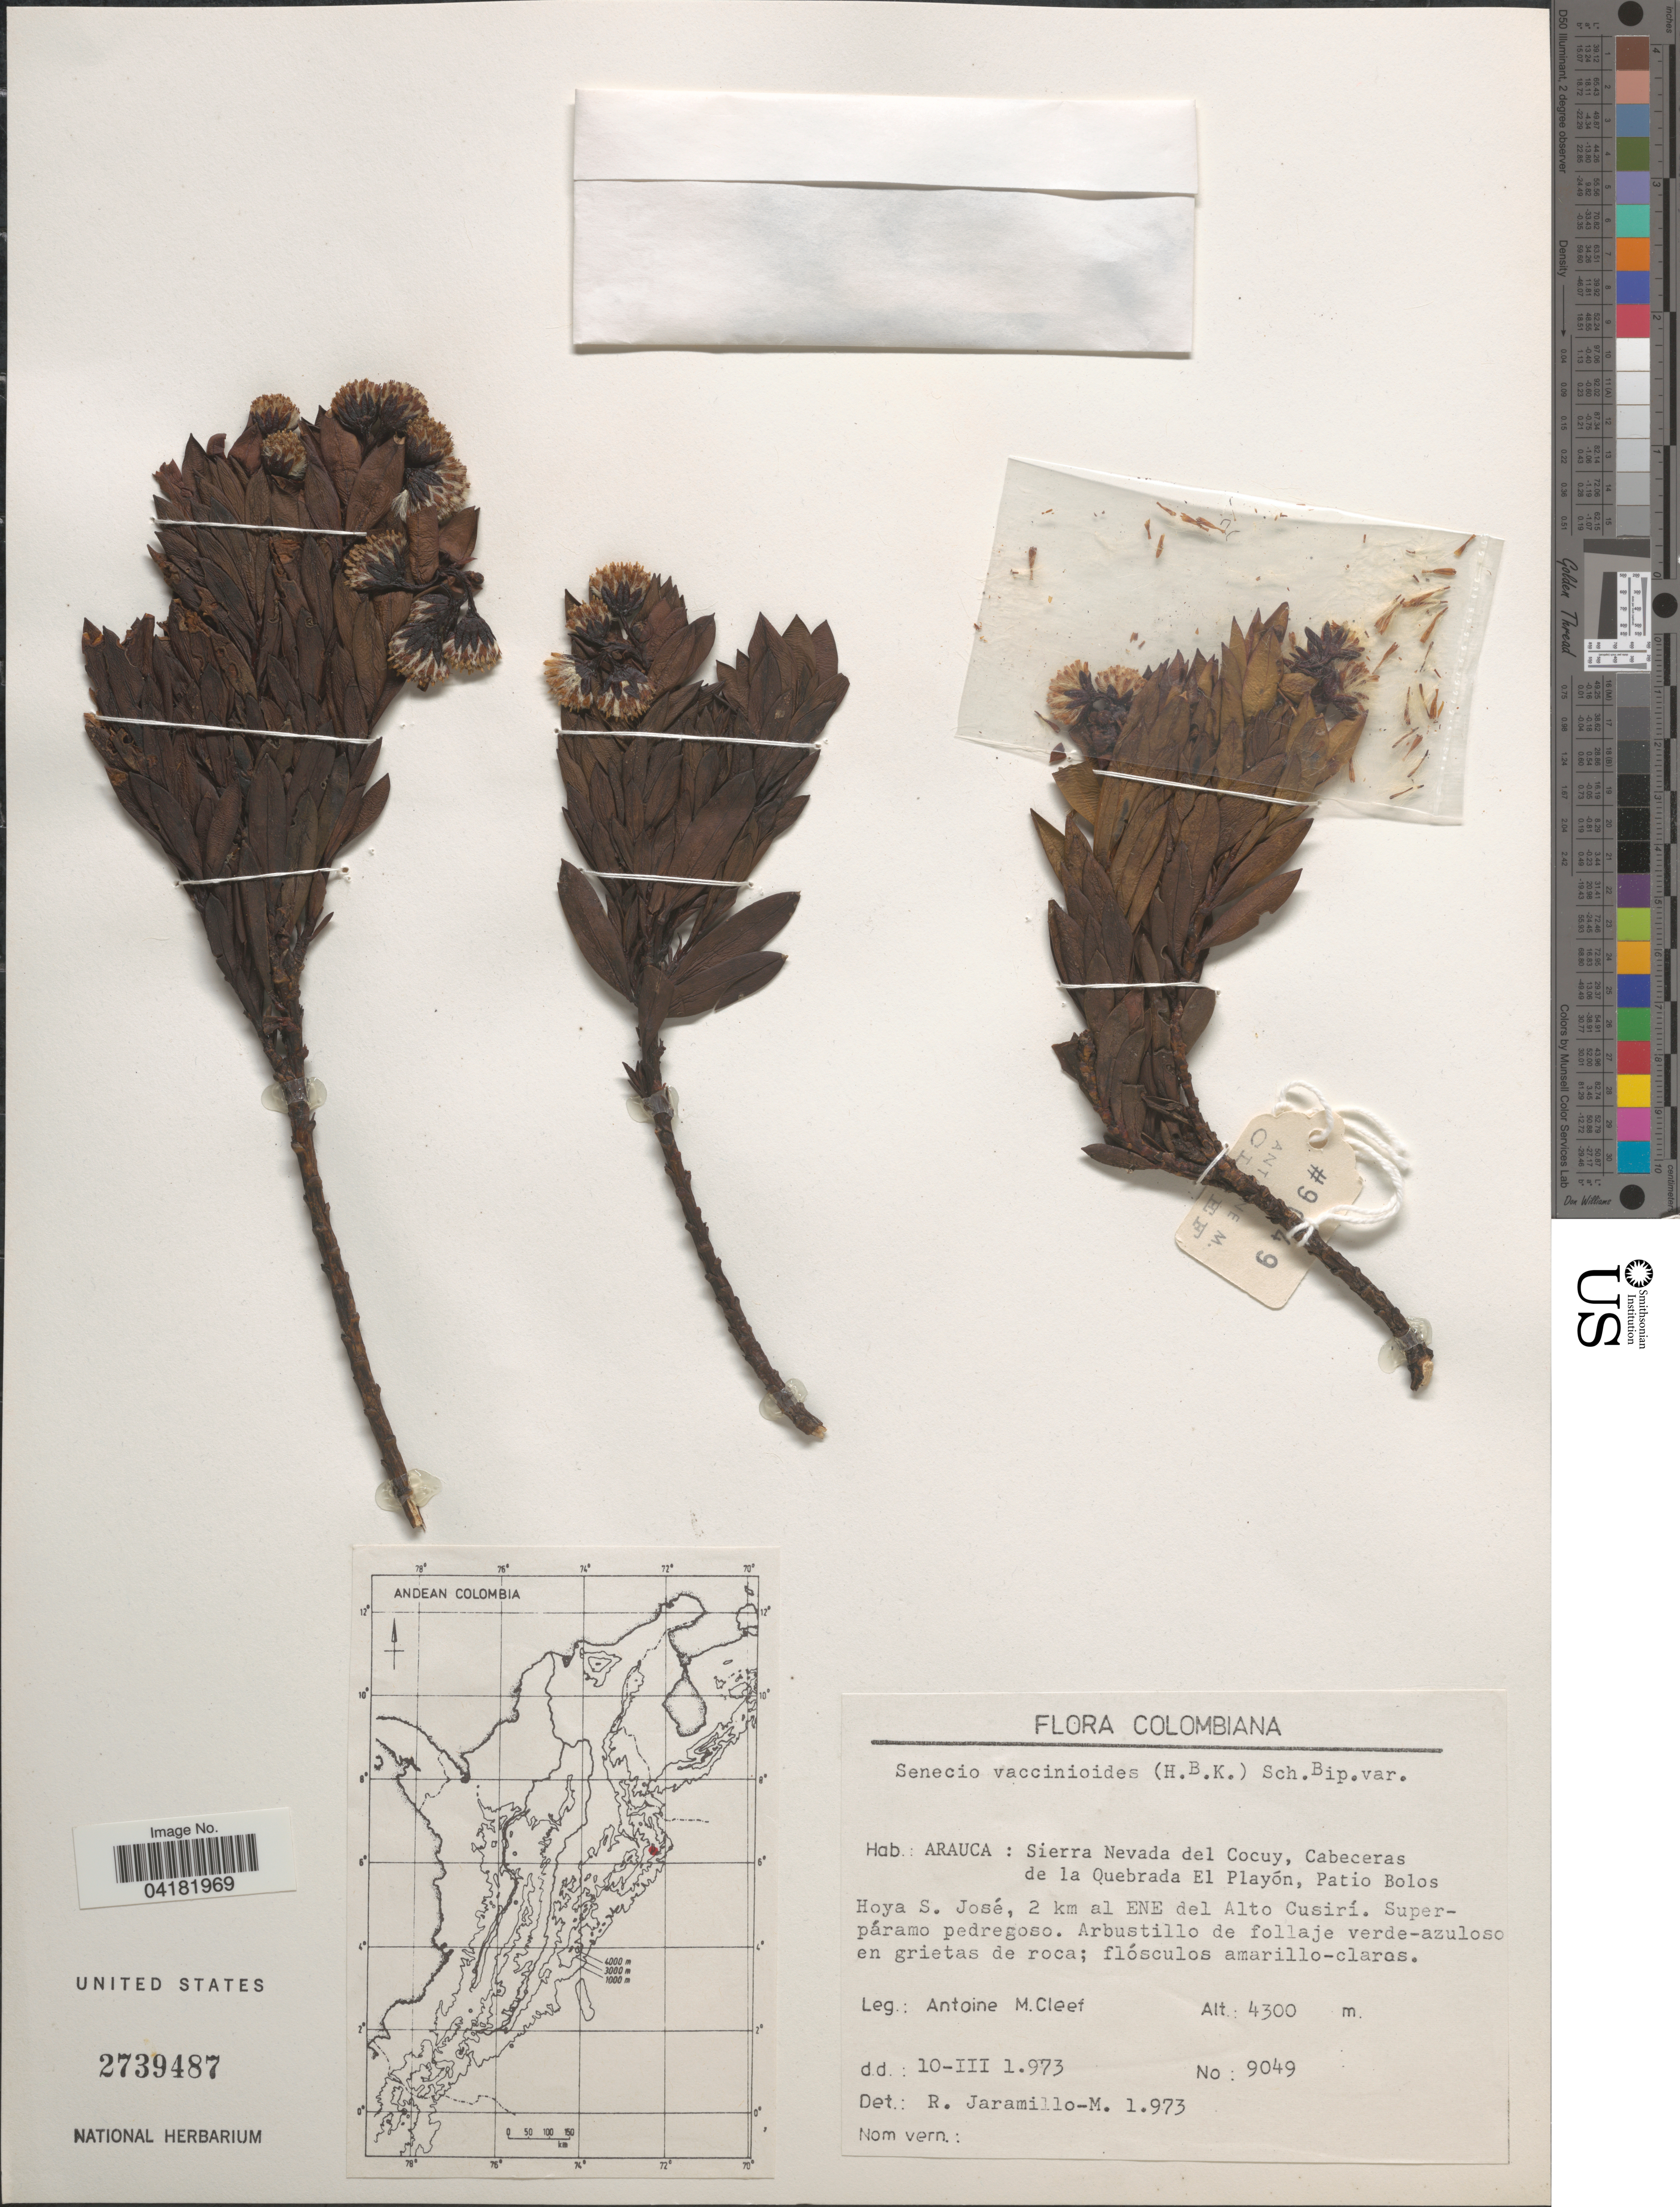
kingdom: Plantae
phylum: Tracheophyta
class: Magnoliopsida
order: Asterales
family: Asteraceae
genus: Pentacalia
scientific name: Pentacalia vaccinioides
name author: (Kunth) Cuatrec.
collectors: A. M. Cleef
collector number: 9049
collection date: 1973-03-10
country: Colombia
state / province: Arauca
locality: Colombiana. Sierra Nevada del Cocuy, Cabeceras de la Quebrada El Playón, Patio Bolos. Hoya S. José, 2 km al ENE del Alto Cusirí.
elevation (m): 4300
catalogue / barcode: US 2739487